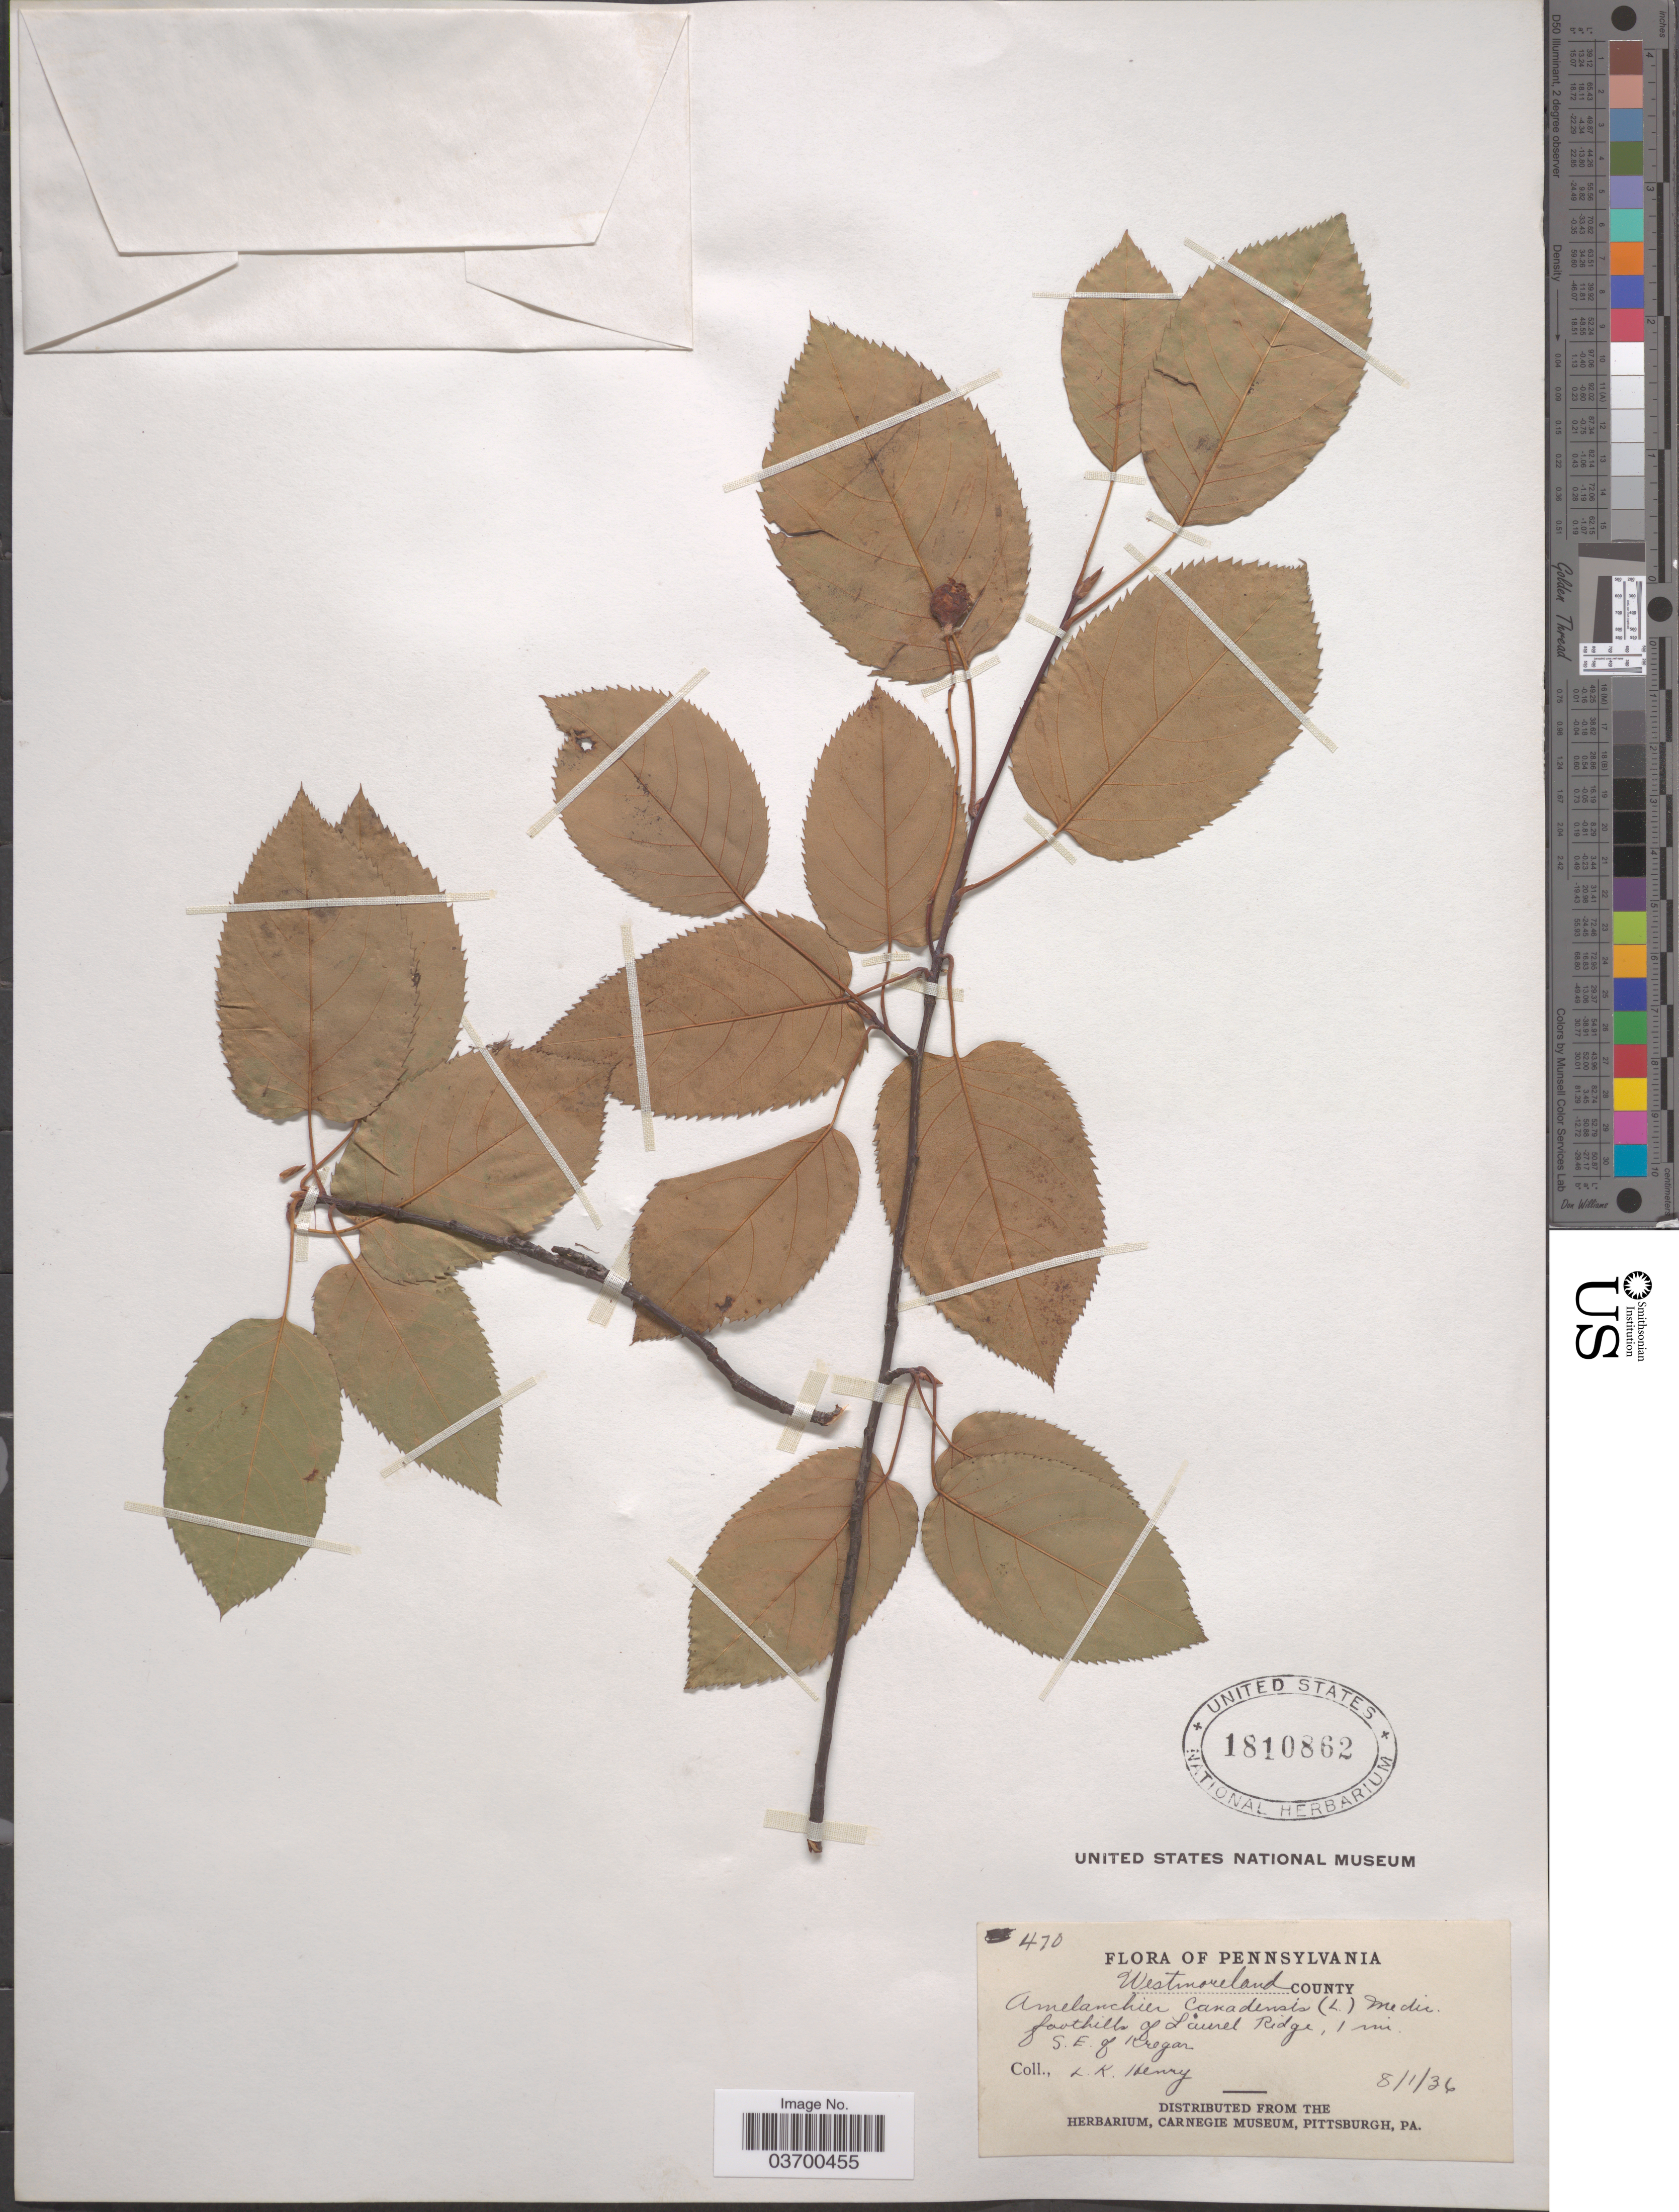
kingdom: Plantae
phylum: Tracheophyta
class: Magnoliopsida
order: Rosales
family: Rosaceae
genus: Amelanchier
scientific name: Amelanchier canadensis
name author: (L.) Medic.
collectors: L. K. Henry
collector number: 470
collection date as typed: Transcribed d/m/y: 1/8/36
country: United States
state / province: Pennsylvania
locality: Westmoreland County. Foothills of Laurel Ridge, 1 mi. S. E. of Kregar.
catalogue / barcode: US 1810862